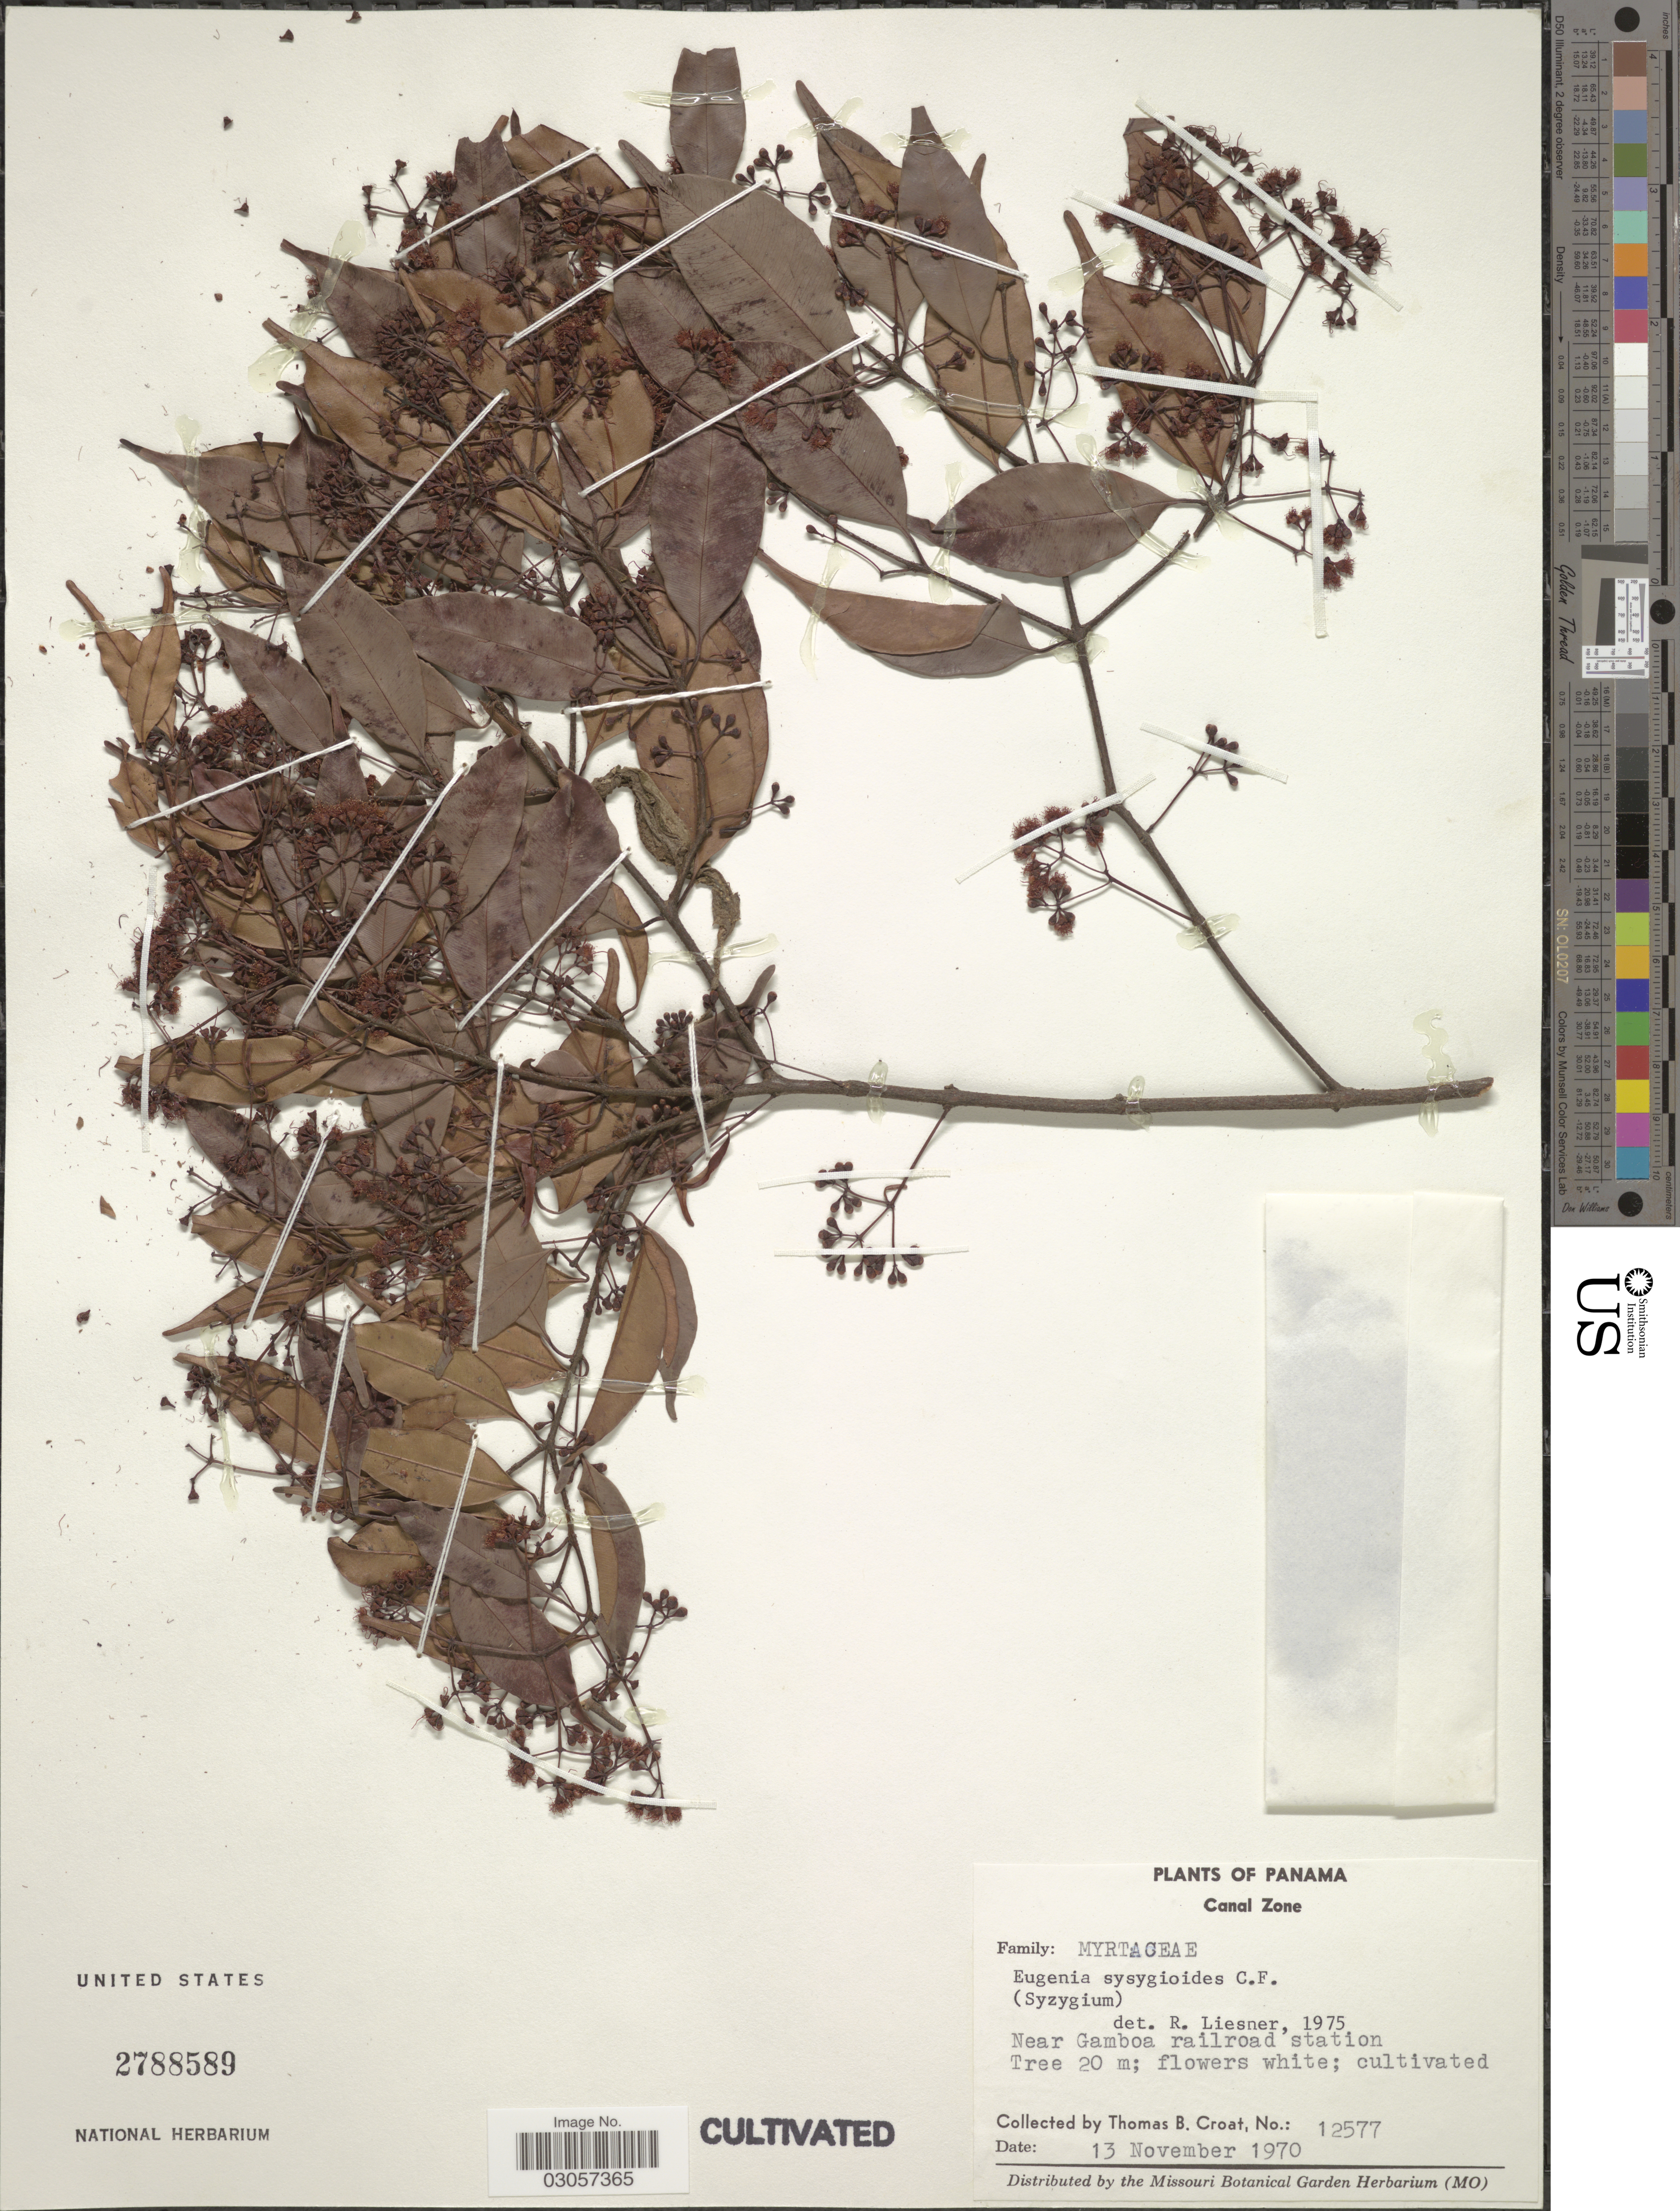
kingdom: Plantae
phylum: Tracheophyta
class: Magnoliopsida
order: Myrtales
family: Myrtaceae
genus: Syzygium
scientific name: Syzygium syzygioides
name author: (Miq.) Merr. & L.M. Perry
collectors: T. B. Croat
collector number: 12577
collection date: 1970-11-13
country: Panama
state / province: Colón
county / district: Canal Zone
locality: Canal Zone, Near Gamboa railroad station.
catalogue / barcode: US 2788589